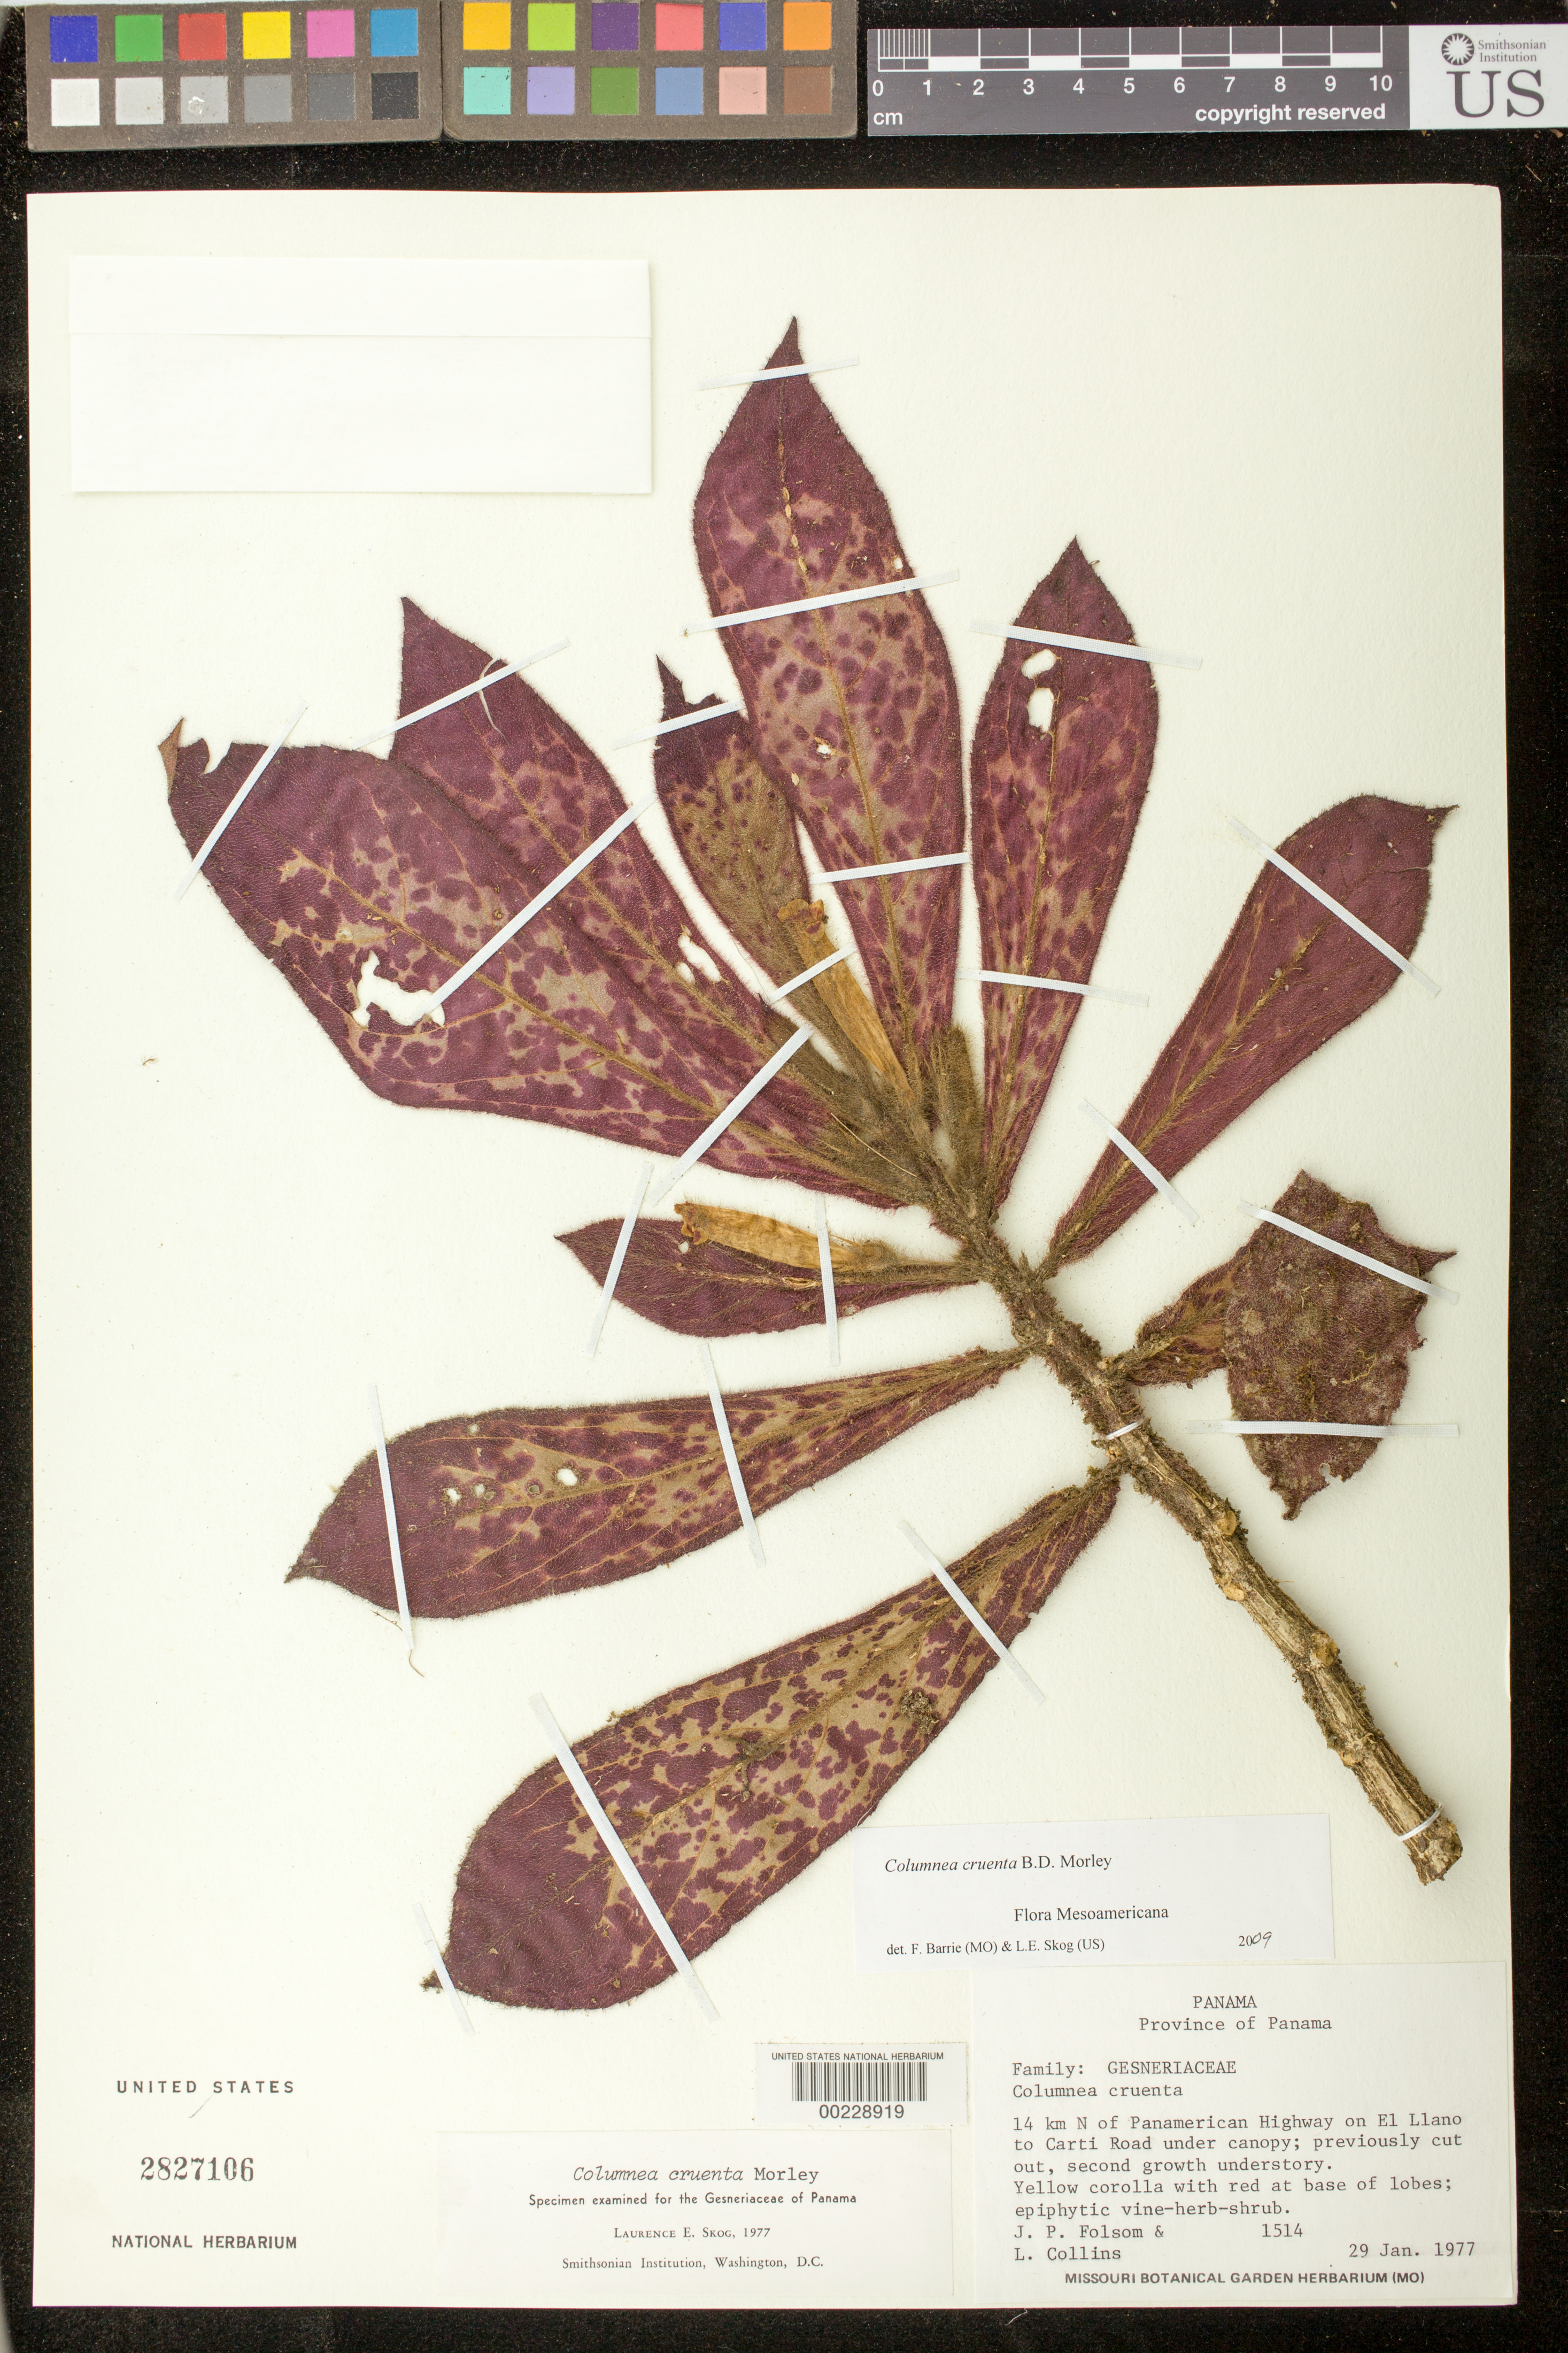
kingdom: Plantae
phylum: Tracheophyta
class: Magnoliopsida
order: Lamiales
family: Gesneriaceae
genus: Columnea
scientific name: Columnea cruenta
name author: B.D. Morley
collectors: J. P. Folsom & L. Collins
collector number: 1514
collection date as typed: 29 Jan 1977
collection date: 1977-01-29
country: Panama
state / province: Panamá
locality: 14 km N of Panamerican highway on El Llano to Carti road under canopy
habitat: Previously cut out, second growth understory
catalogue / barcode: US 2827106